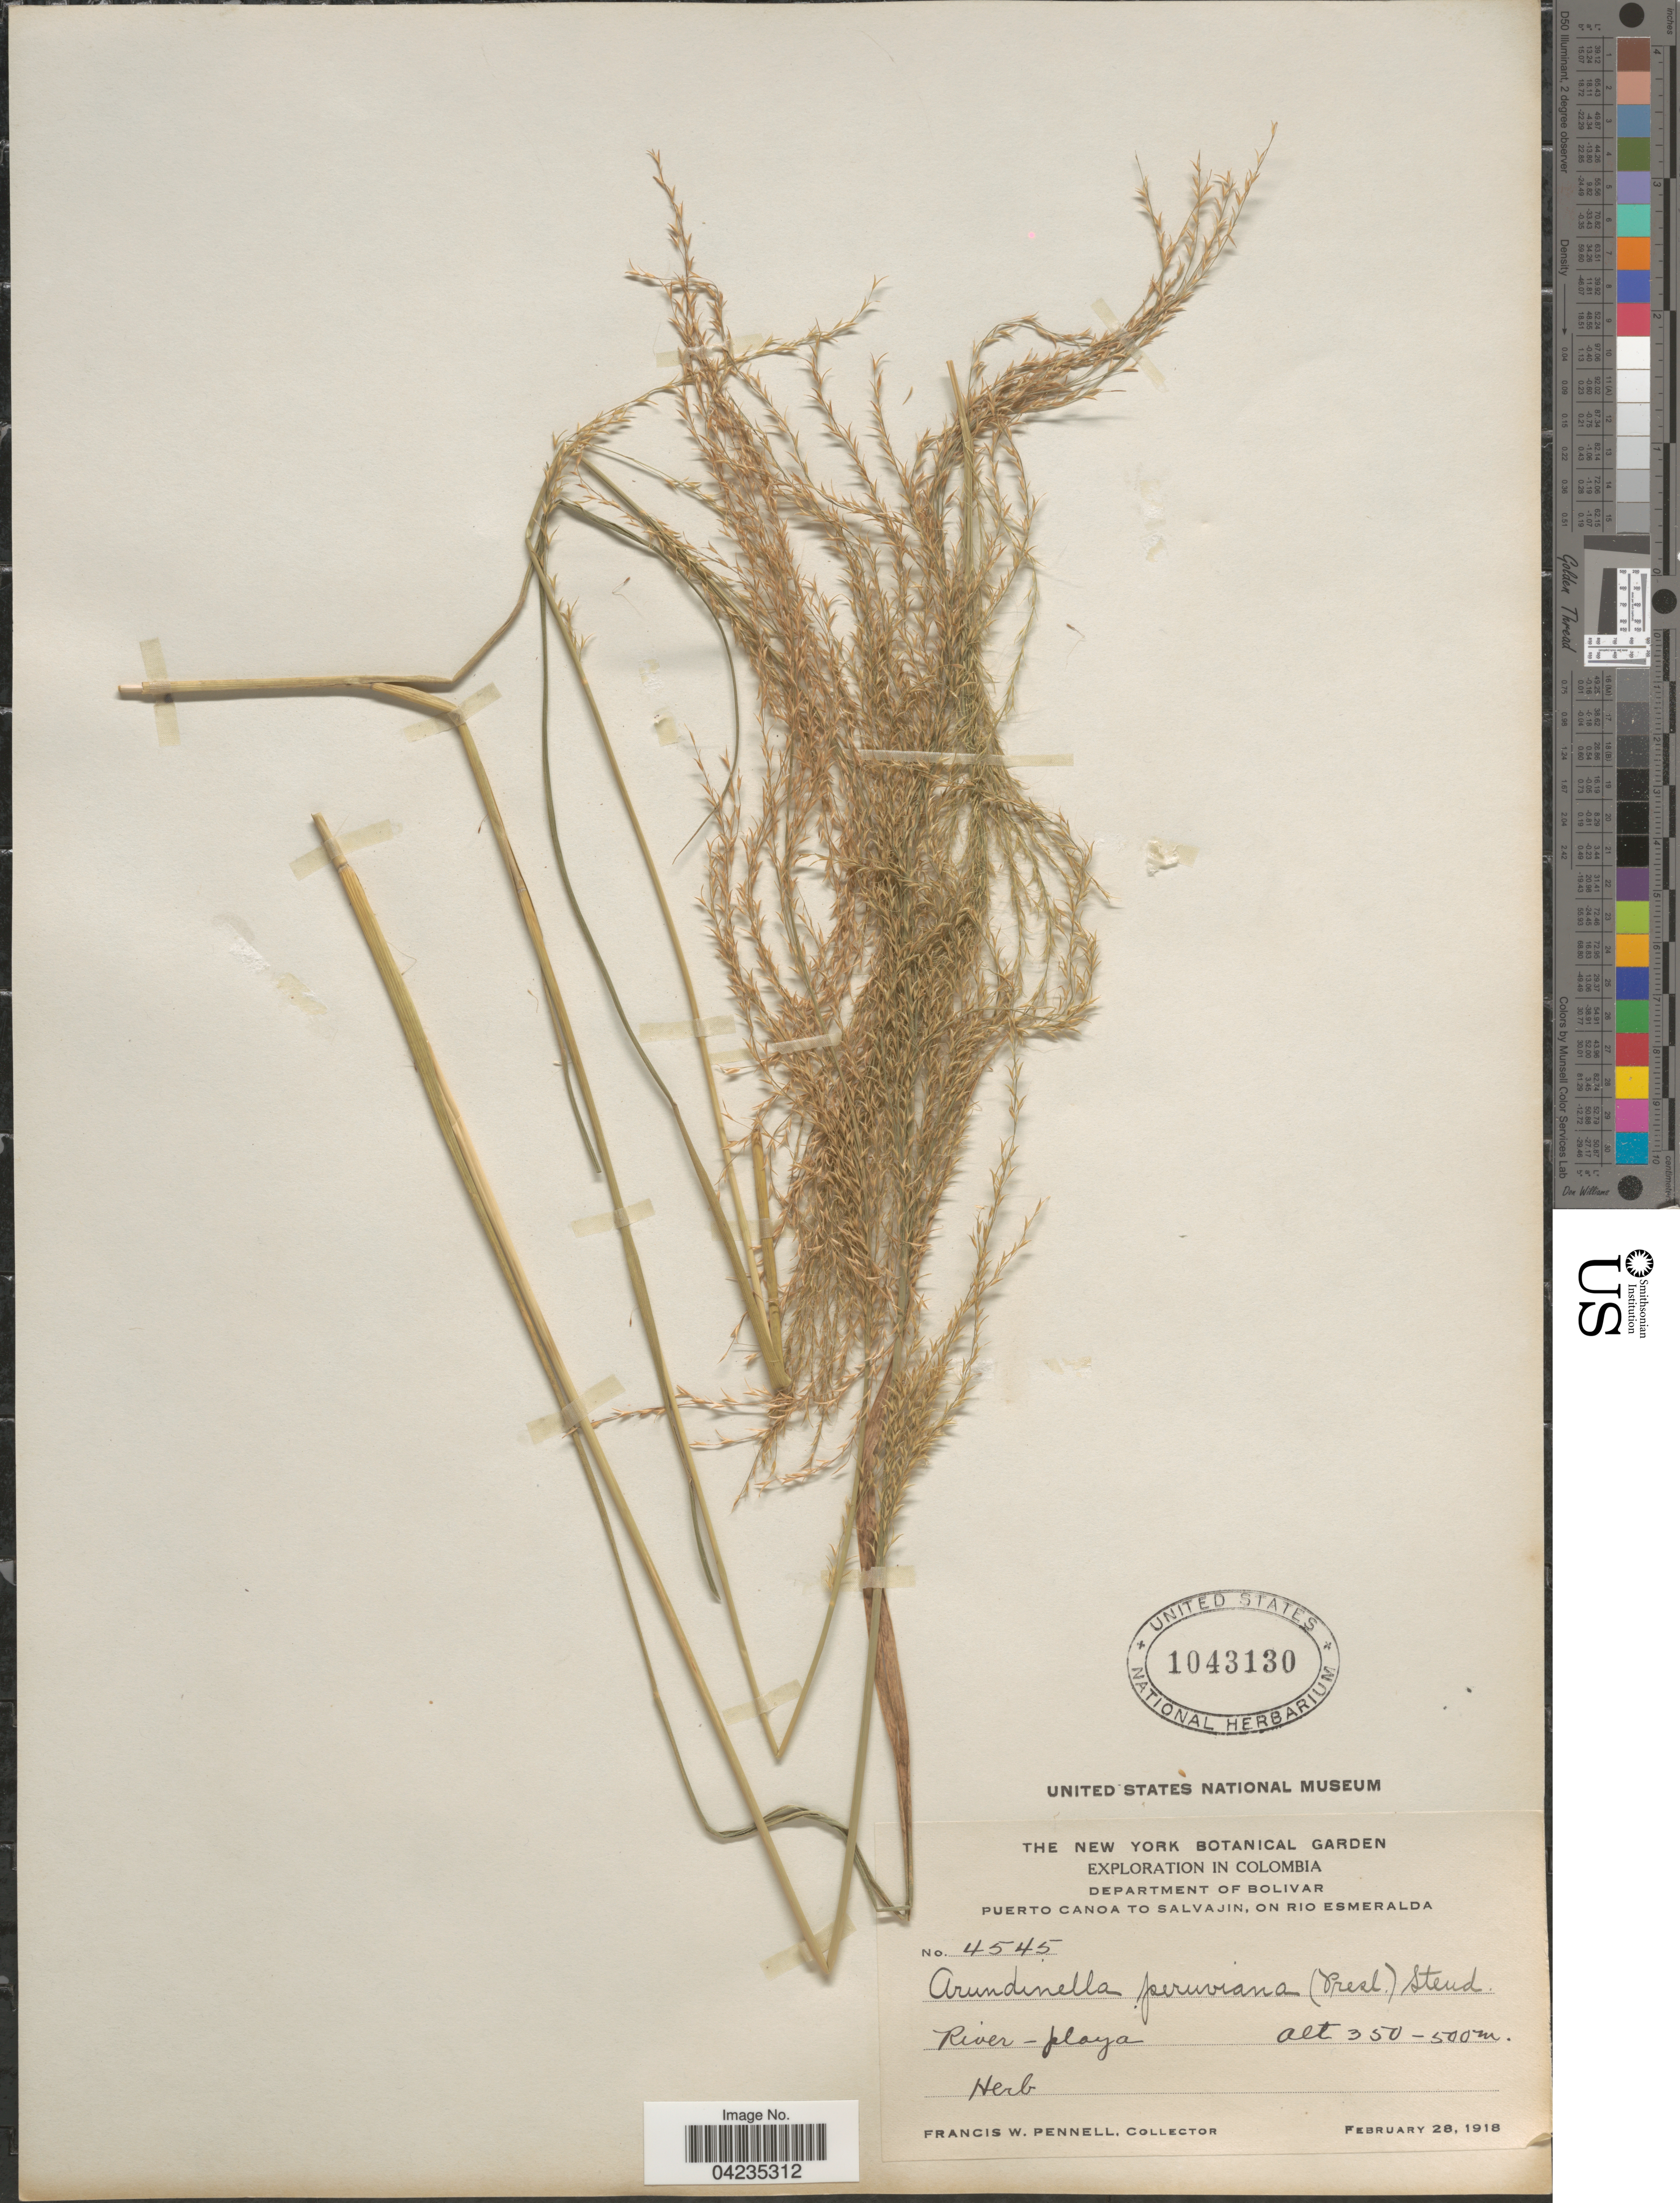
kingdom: Plantae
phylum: Tracheophyta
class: Liliopsida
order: Poales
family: Poaceae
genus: Arundinella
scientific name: Arundinella berteroniana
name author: (Schult.) Hitchc. & Chase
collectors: F. W. Pennell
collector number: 4545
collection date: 1918-02-28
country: Colombia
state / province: Bolívar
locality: Exploration in Colombia. Department of Bolivar. Puerto Canoa to Salvajin, on Rio Esmeralda.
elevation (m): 350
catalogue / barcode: US 1043130